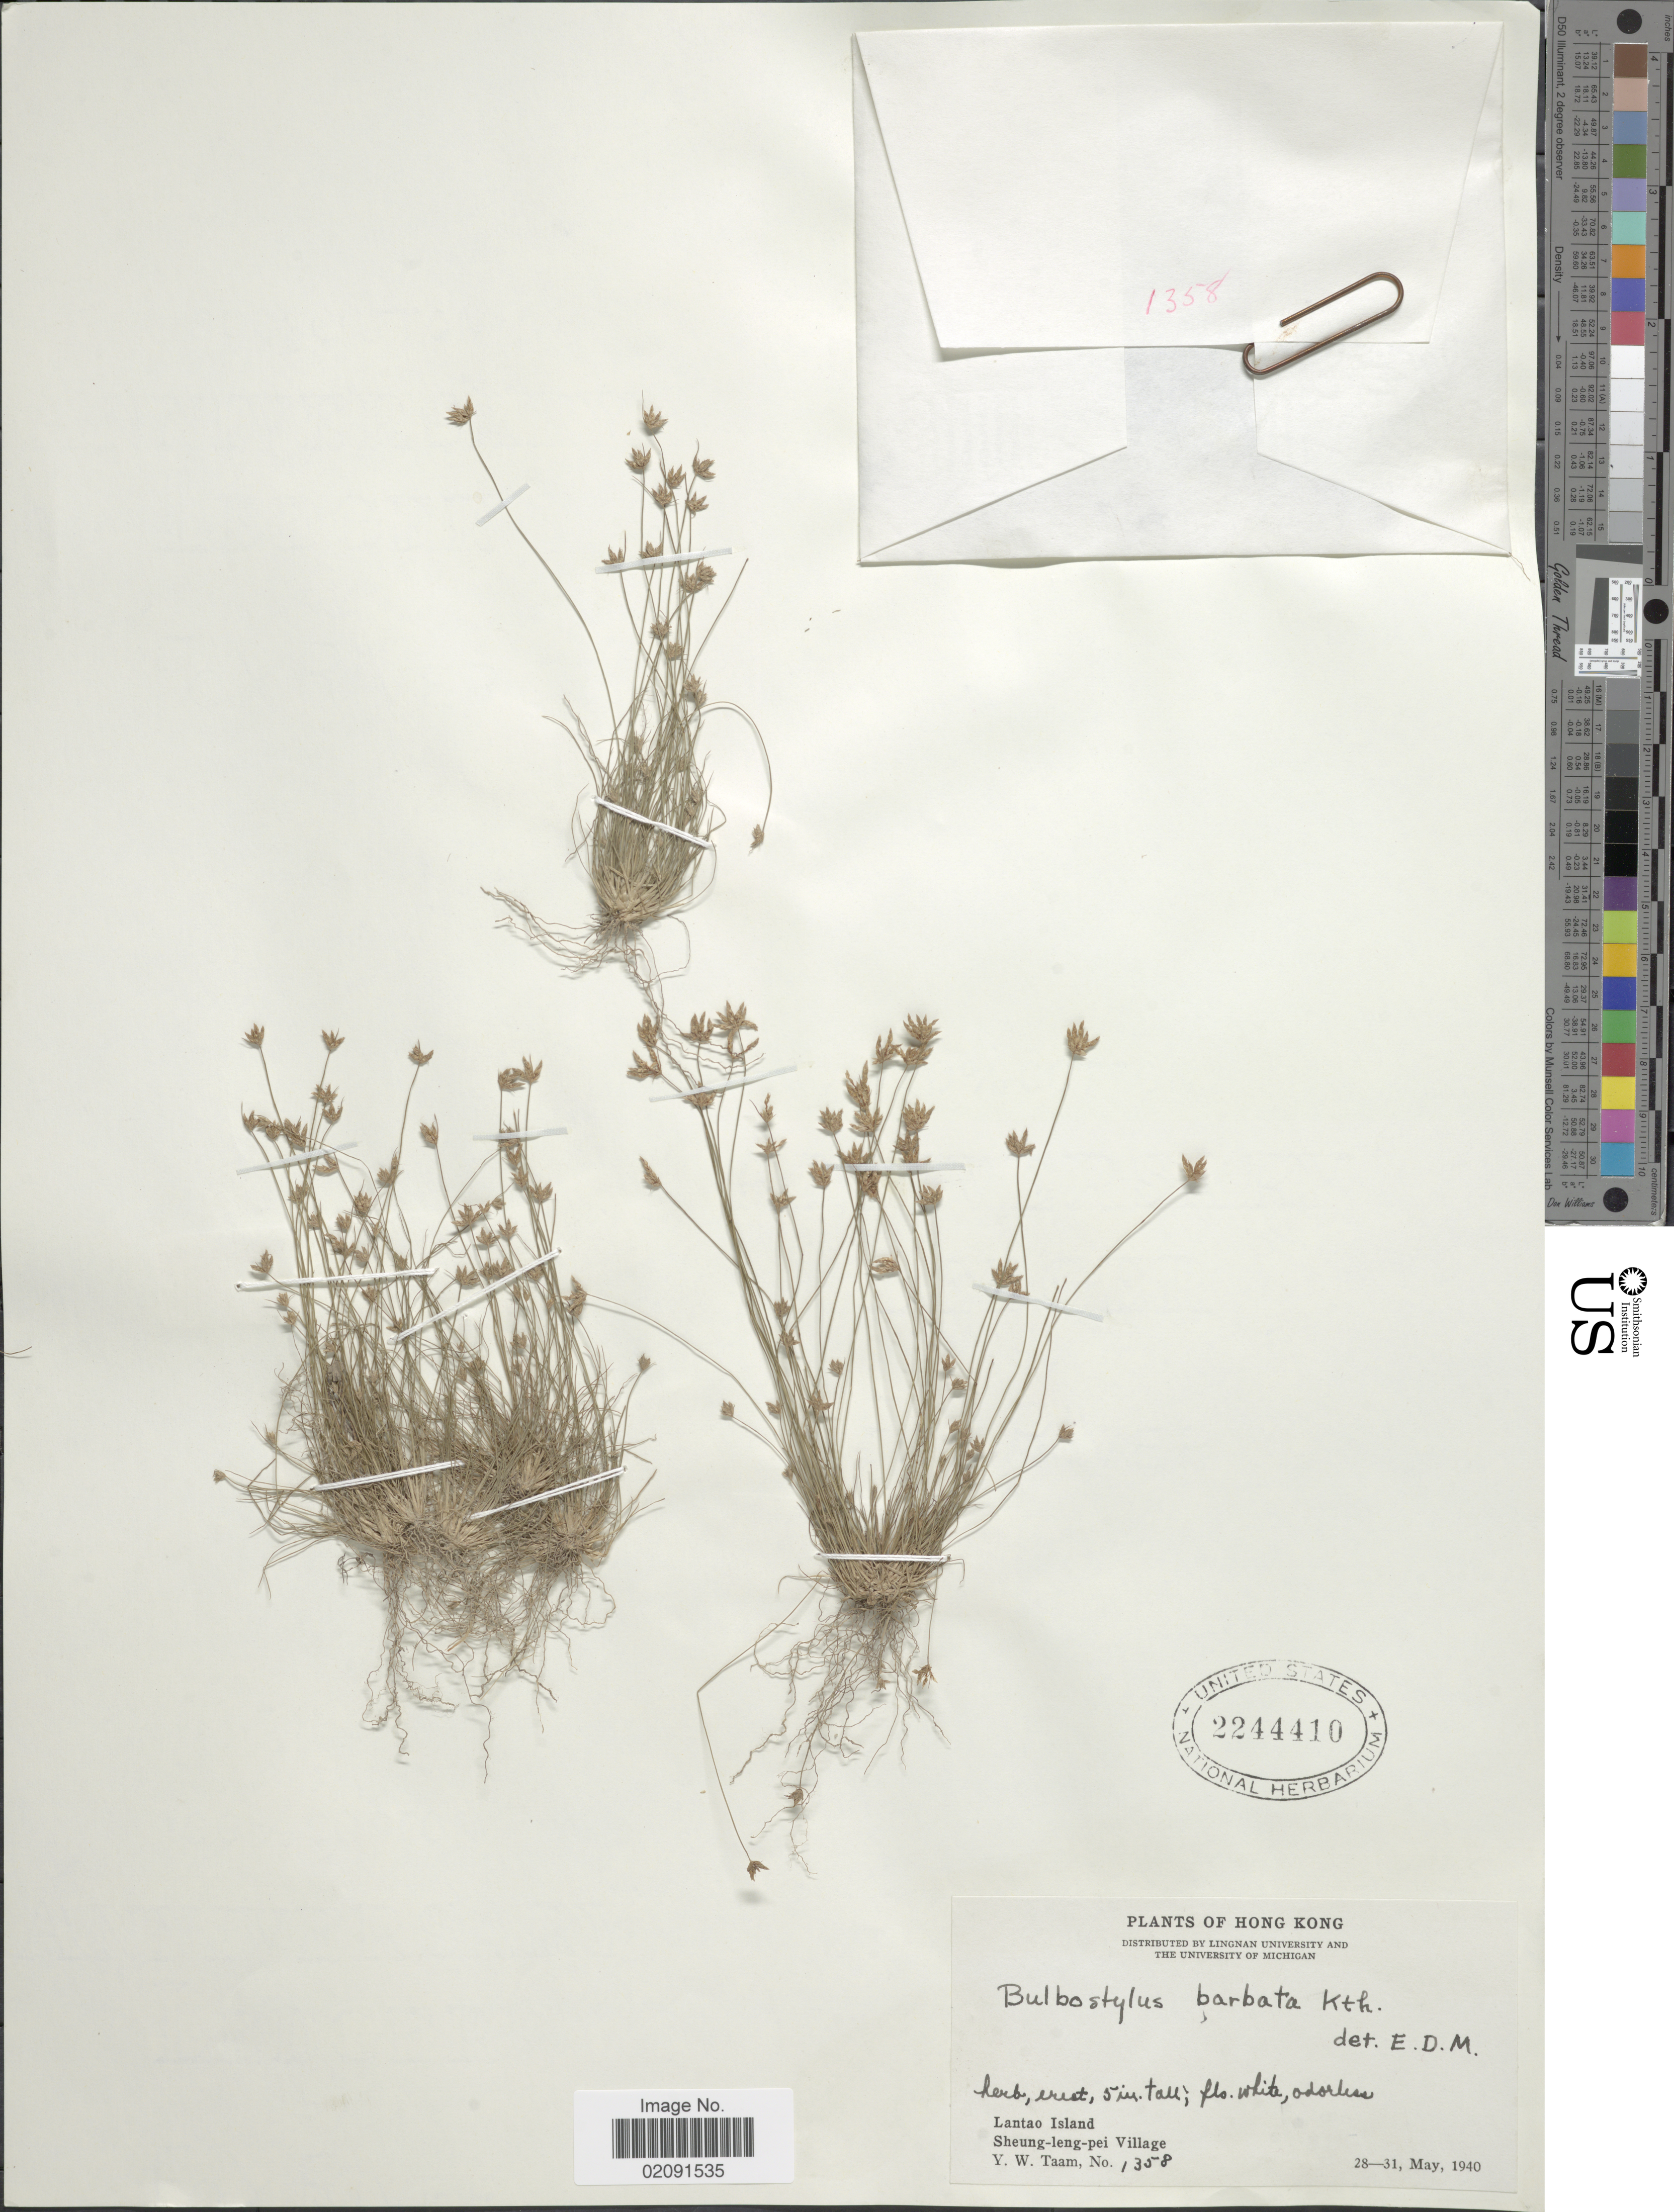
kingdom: Plantae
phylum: Tracheophyta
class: Liliopsida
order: Poales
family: Cyperaceae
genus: Bulbostylis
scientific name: Bulbostylis barbata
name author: (Rottb.) C.B. Clarke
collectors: Y. W. Taam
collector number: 1358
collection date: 1940-05-28/1940-05-31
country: China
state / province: Hong Kong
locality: Lantao Island, Sheung-leng-pei Village.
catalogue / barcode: US 2244410